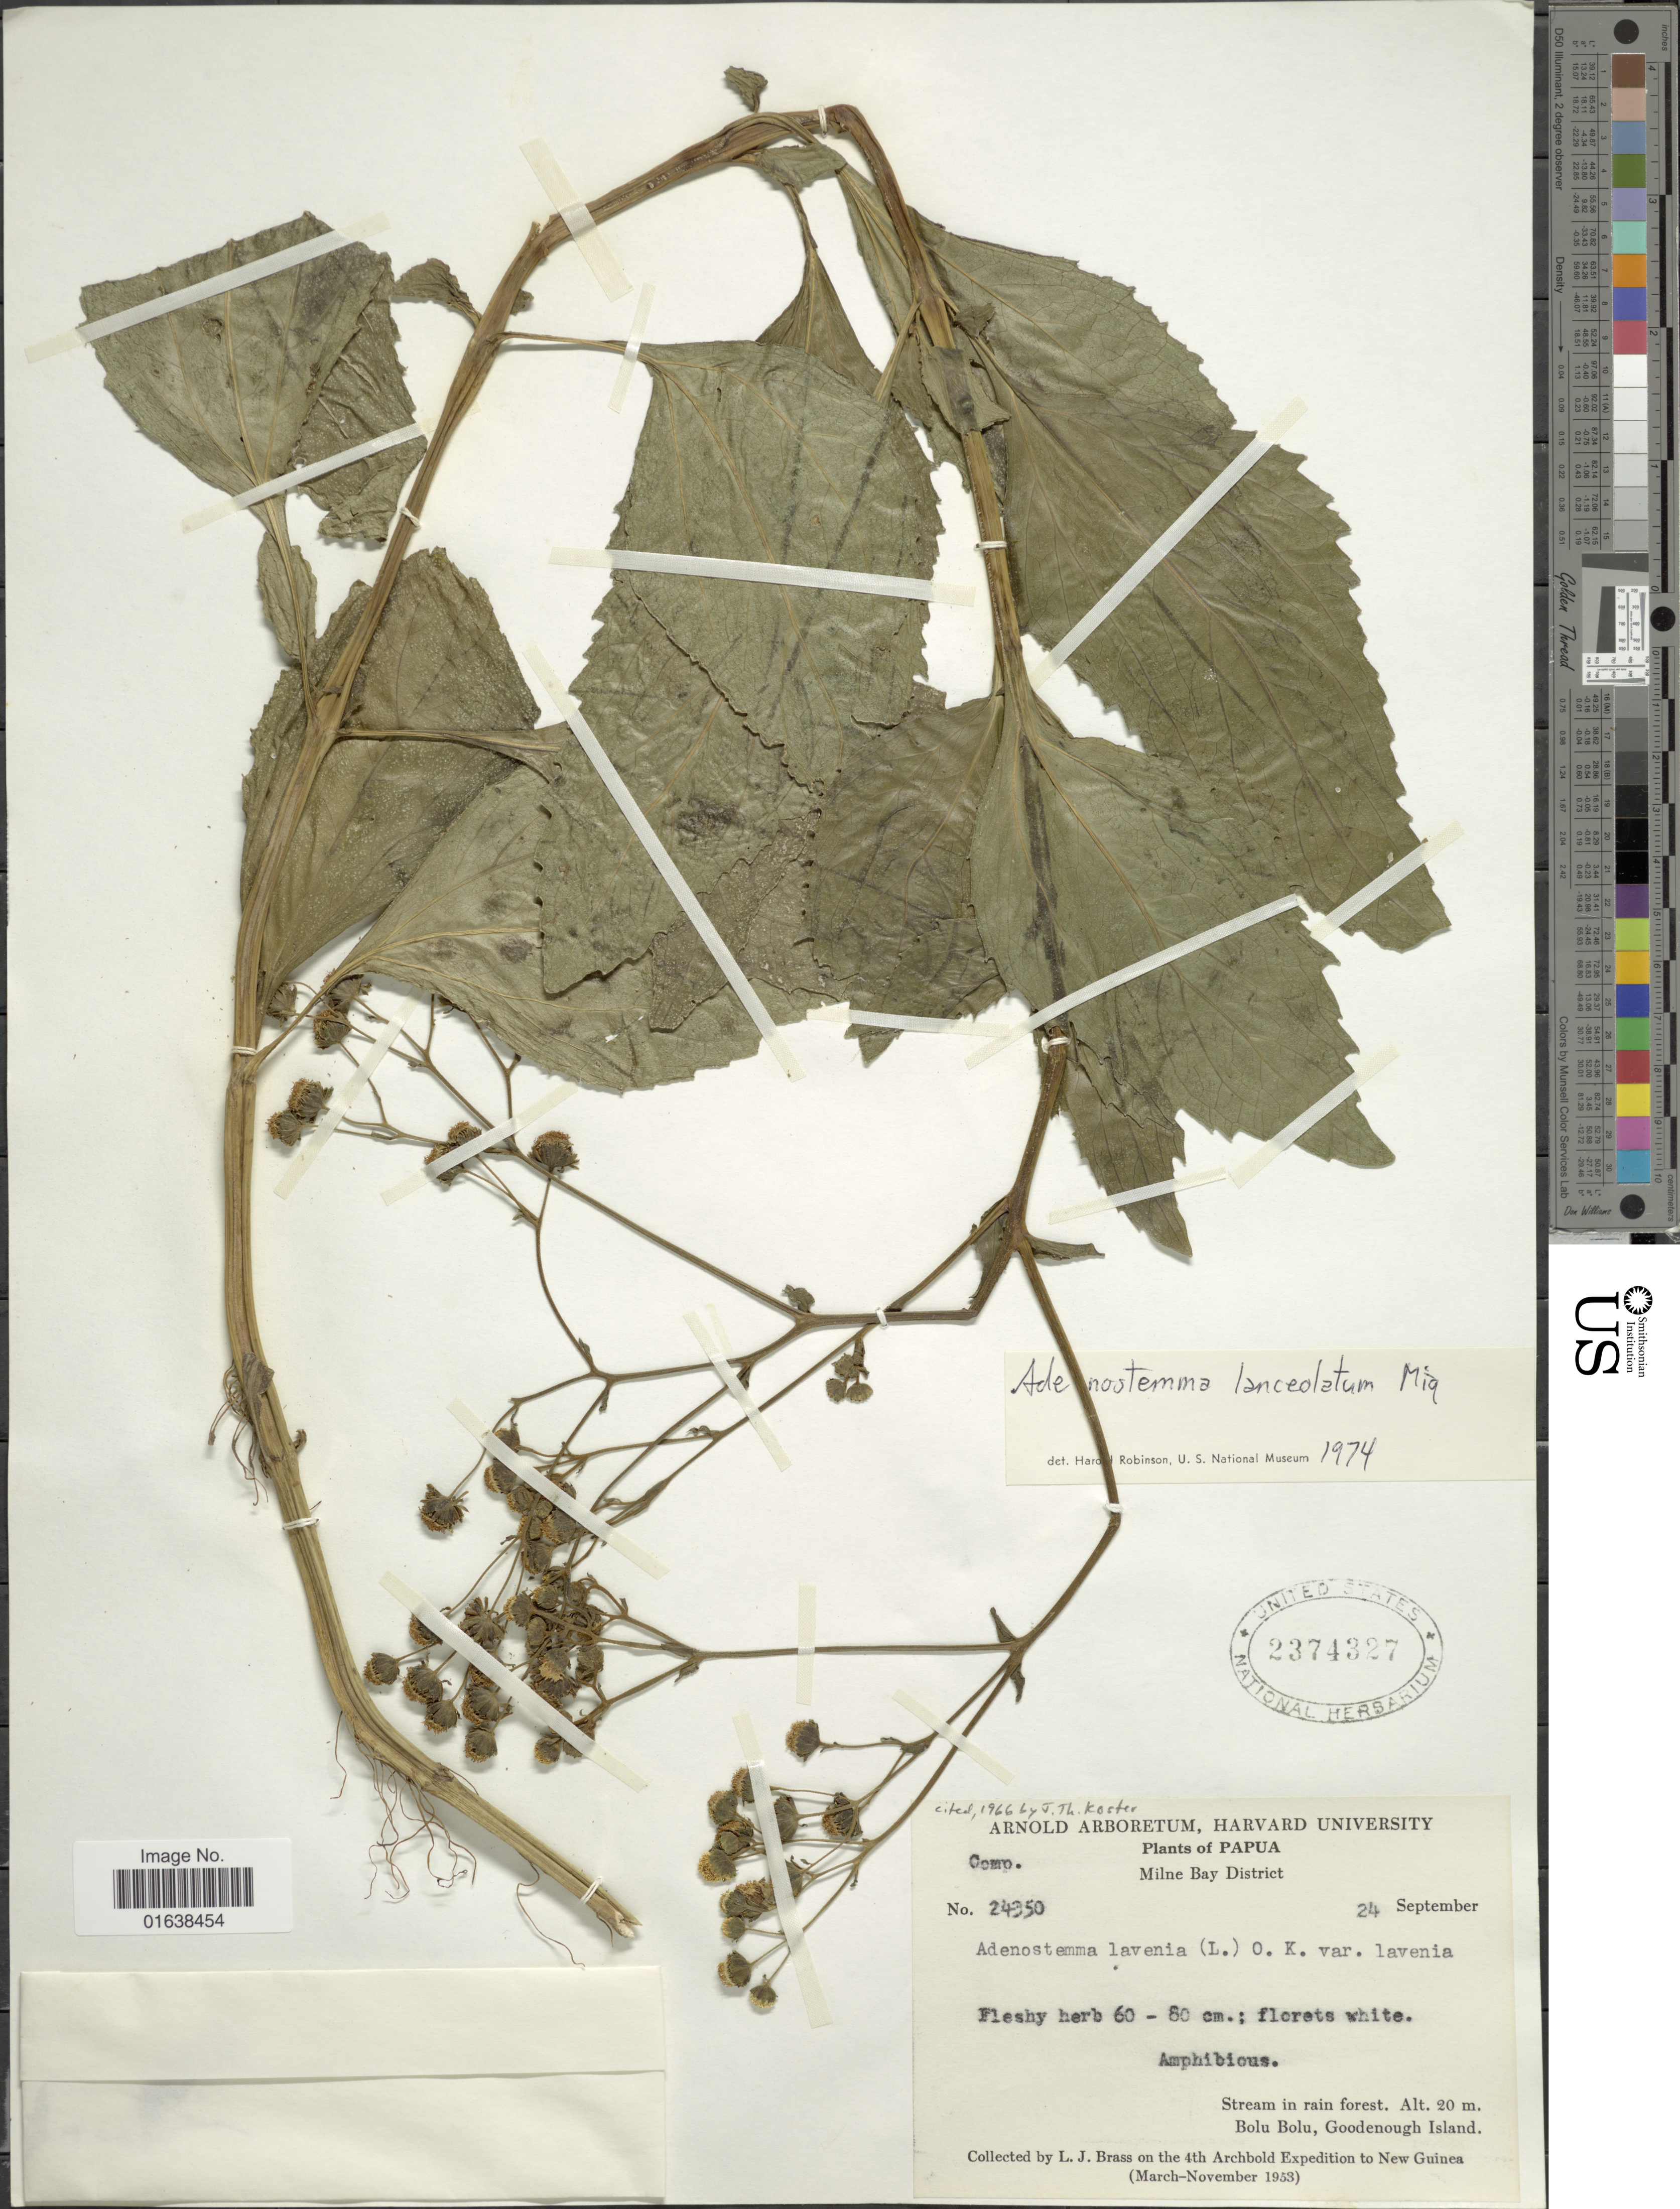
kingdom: Plantae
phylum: Tracheophyta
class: Magnoliopsida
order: Asterales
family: Asteraceae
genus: Adenostemma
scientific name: Adenostemma lanceolatum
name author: Miq.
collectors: L. J. Brass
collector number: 24350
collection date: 1953-09-24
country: Papua New Guinea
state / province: Milne Bay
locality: Papua. Milne Bay District. Stream in rain forest. Bolu Bolu, Goodenough Island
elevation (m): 20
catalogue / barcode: US 2374327